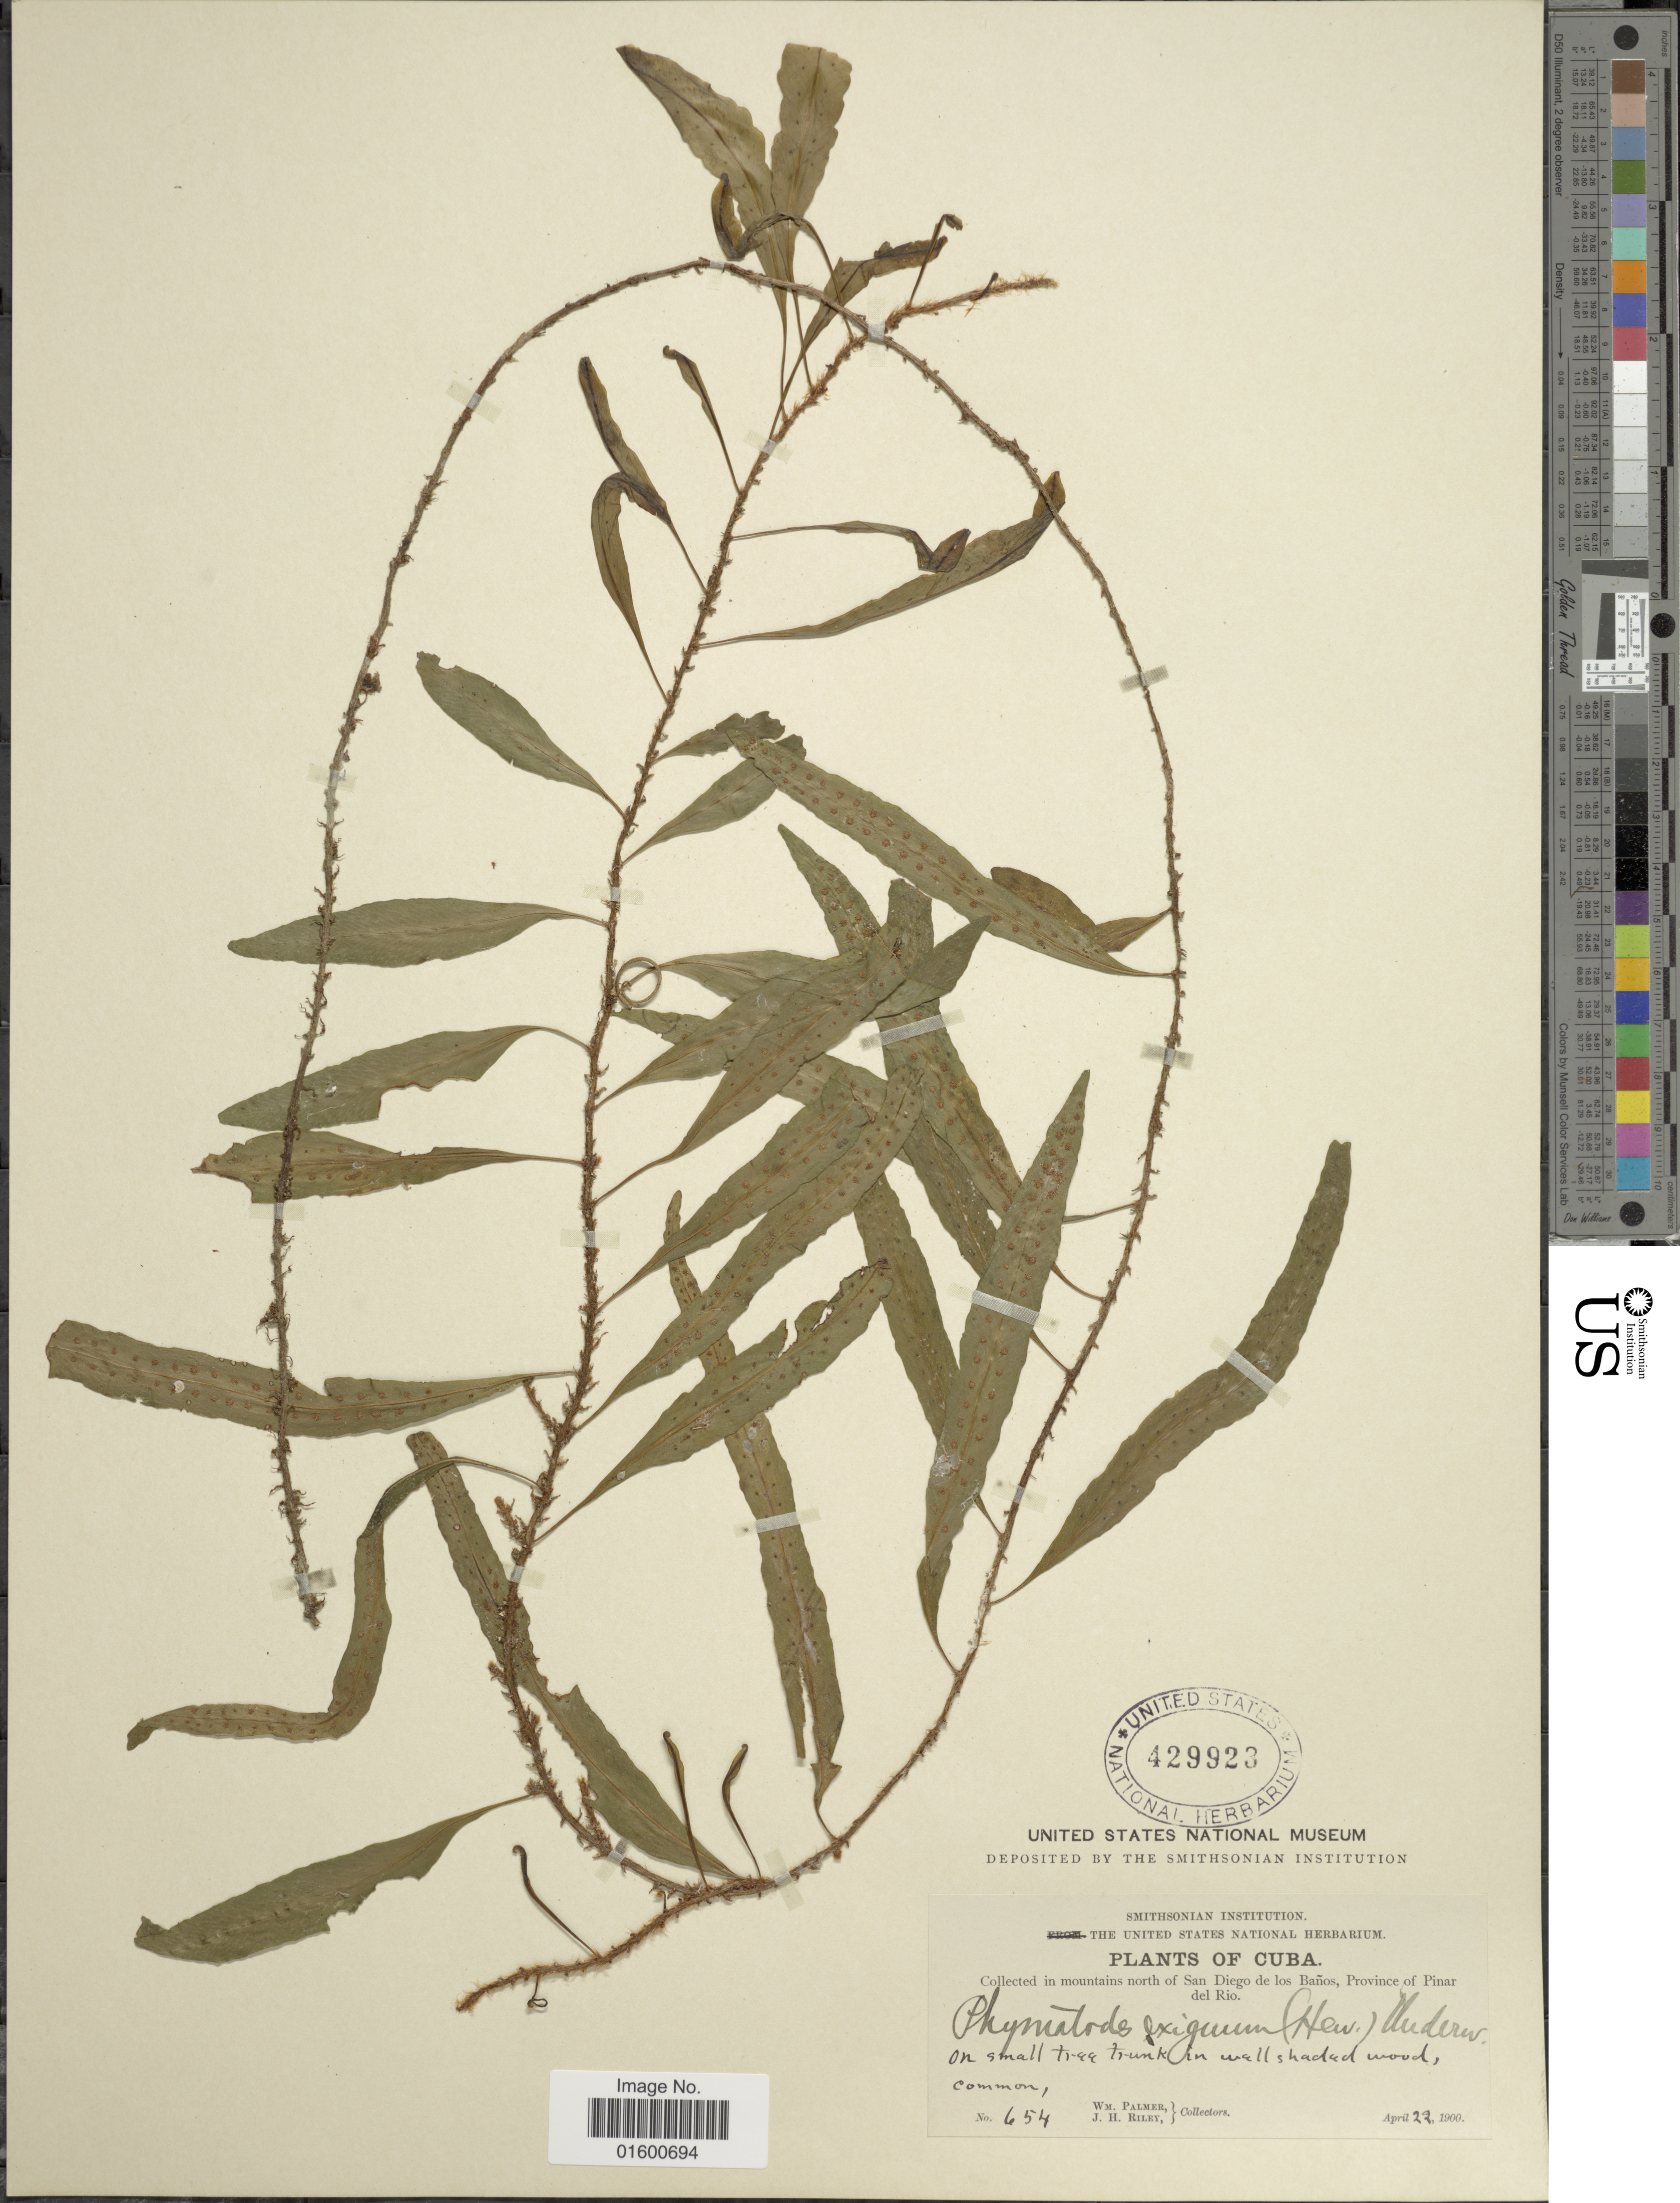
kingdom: Plantae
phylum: Tracheophyta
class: Polypodiopsida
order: Polypodiales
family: Polypodiaceae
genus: Microgramma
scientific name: Microgramma heterophylla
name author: (L.) Wherry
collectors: W. Palmer & J. H. Riley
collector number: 654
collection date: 1900-04-22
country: Cuba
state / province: Pinar del Río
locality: Mountains north of San Diego de los Banos, Province of Pinar del Rio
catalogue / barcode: US 429923